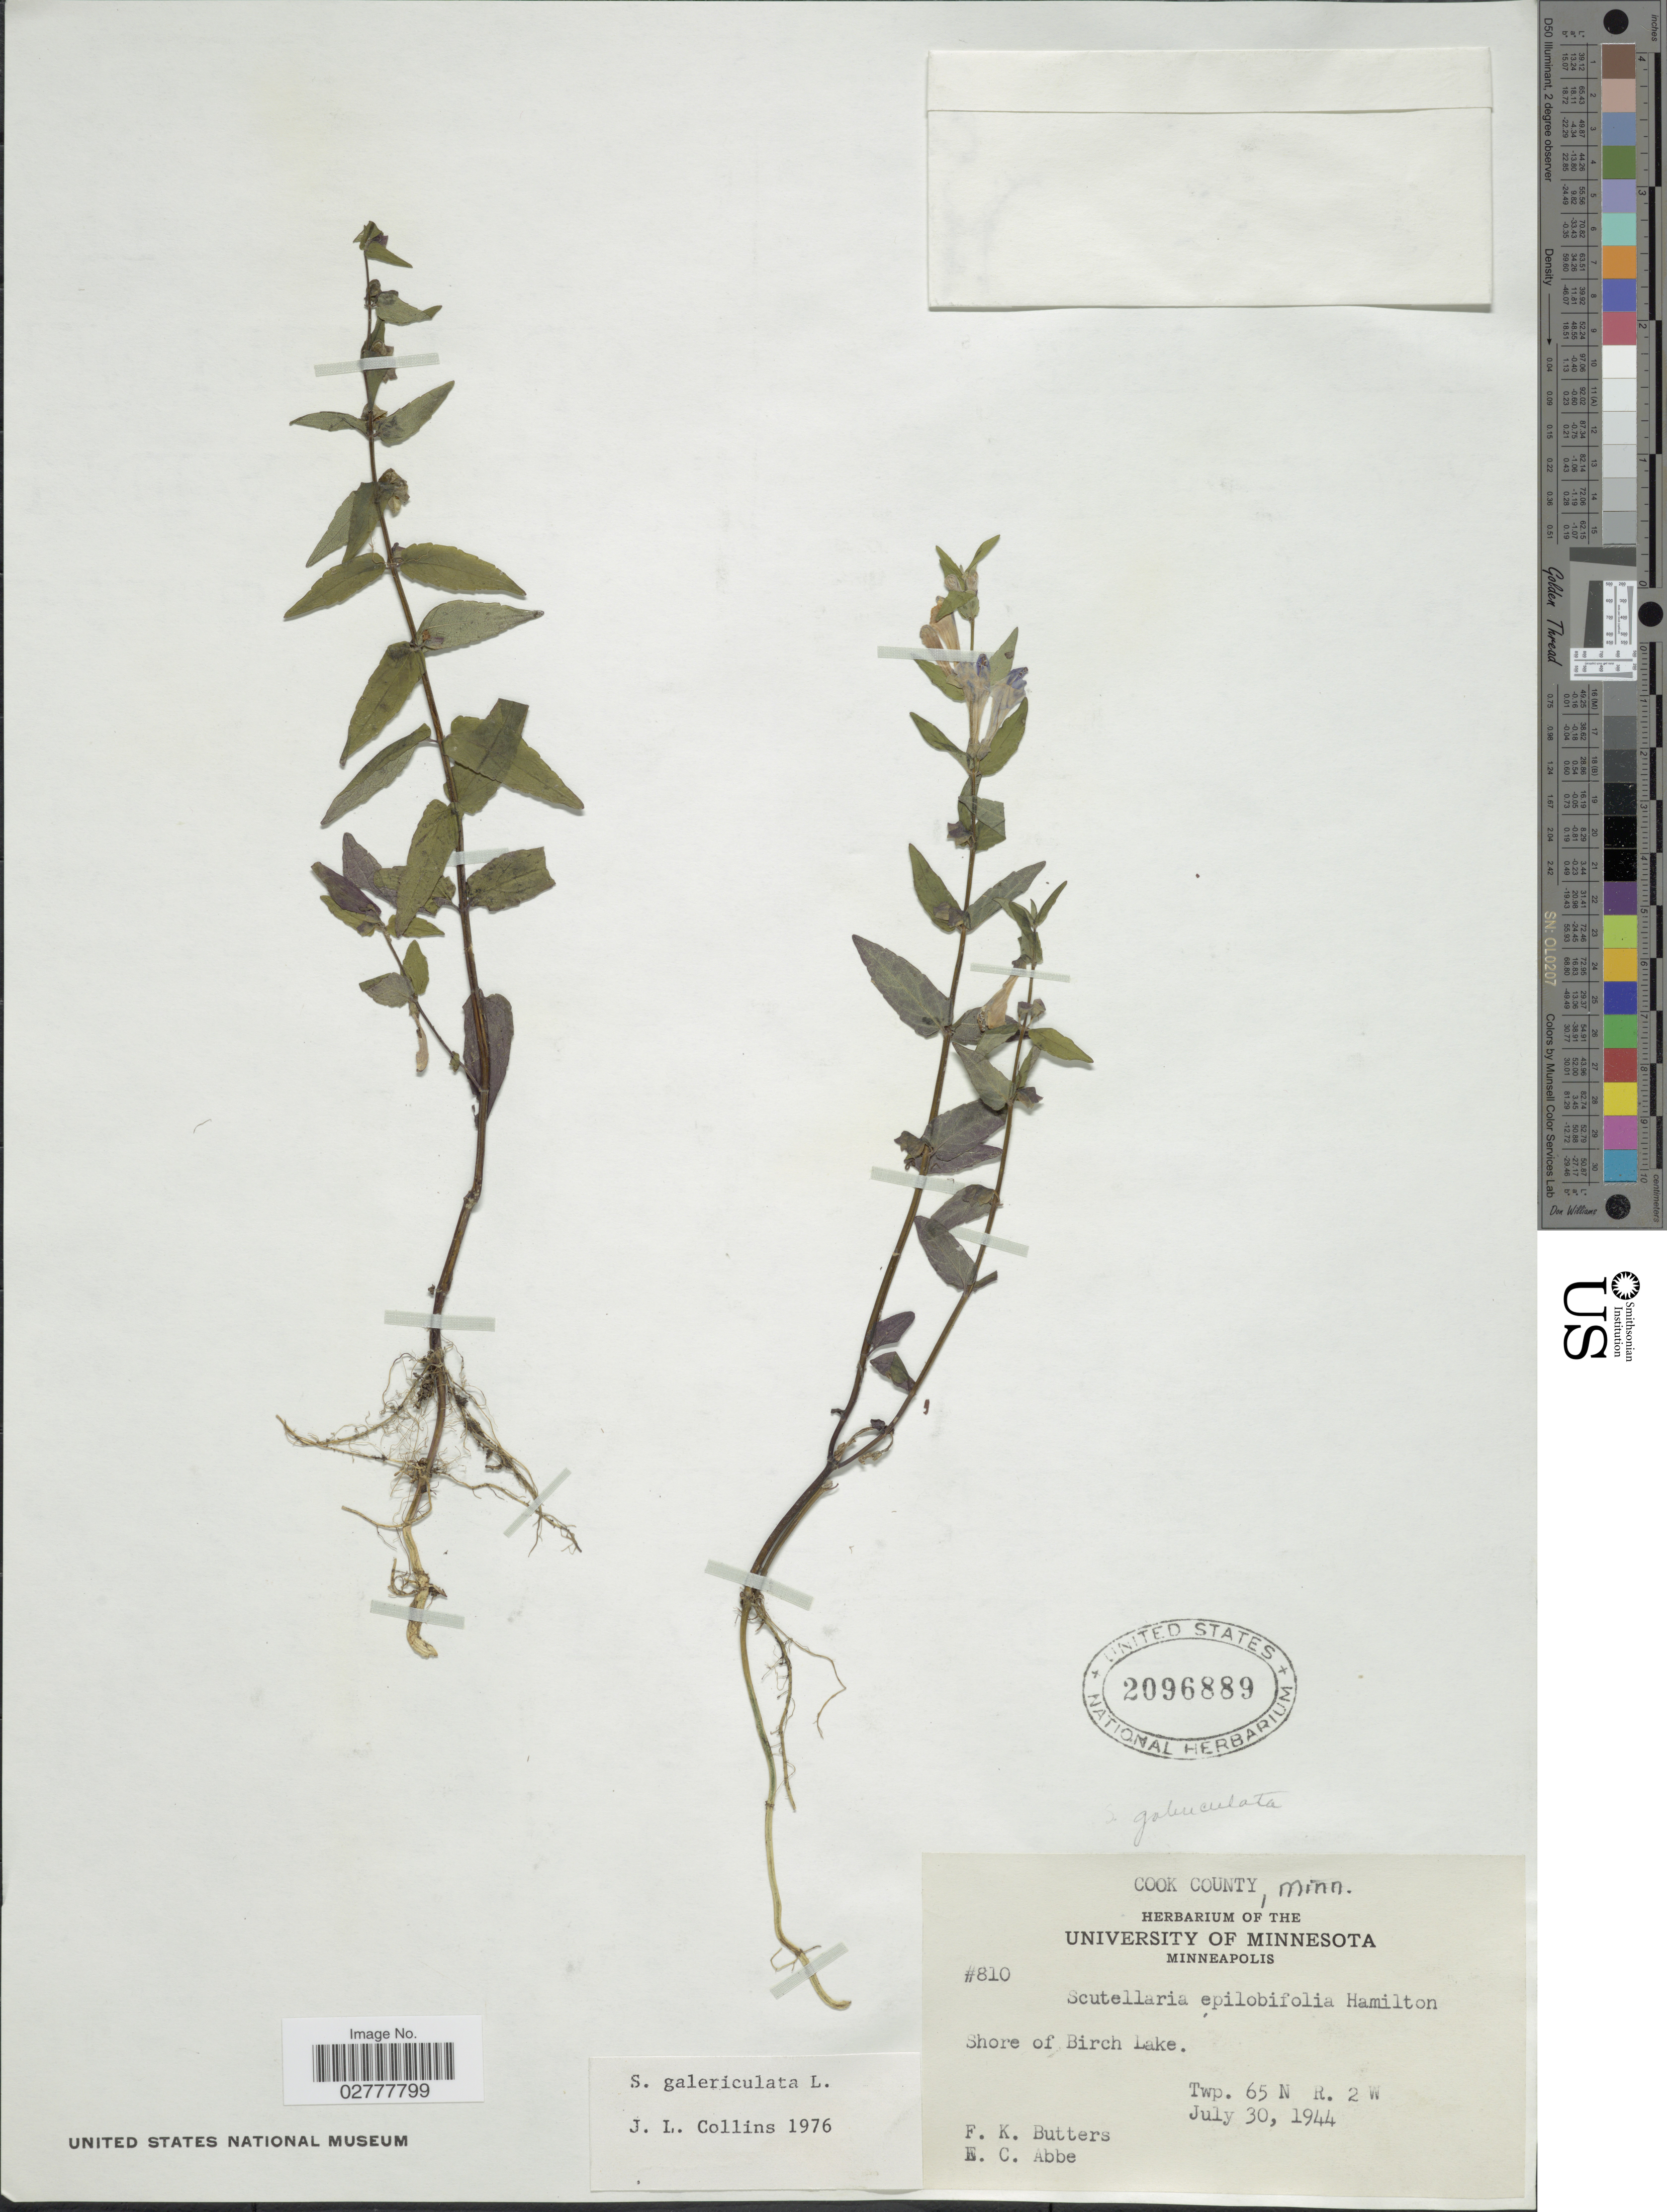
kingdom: Plantae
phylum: Tracheophyta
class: Magnoliopsida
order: Lamiales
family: Lamiaceae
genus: Scutellaria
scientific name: Scutellaria galericulata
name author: L.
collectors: F. K. Butters & E. C. Abbe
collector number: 810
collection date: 1944-07-30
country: United States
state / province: Minnesota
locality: Cook County. Shore of Birch Lake. Twp. 65 N R. 2 W.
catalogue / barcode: US 2096889